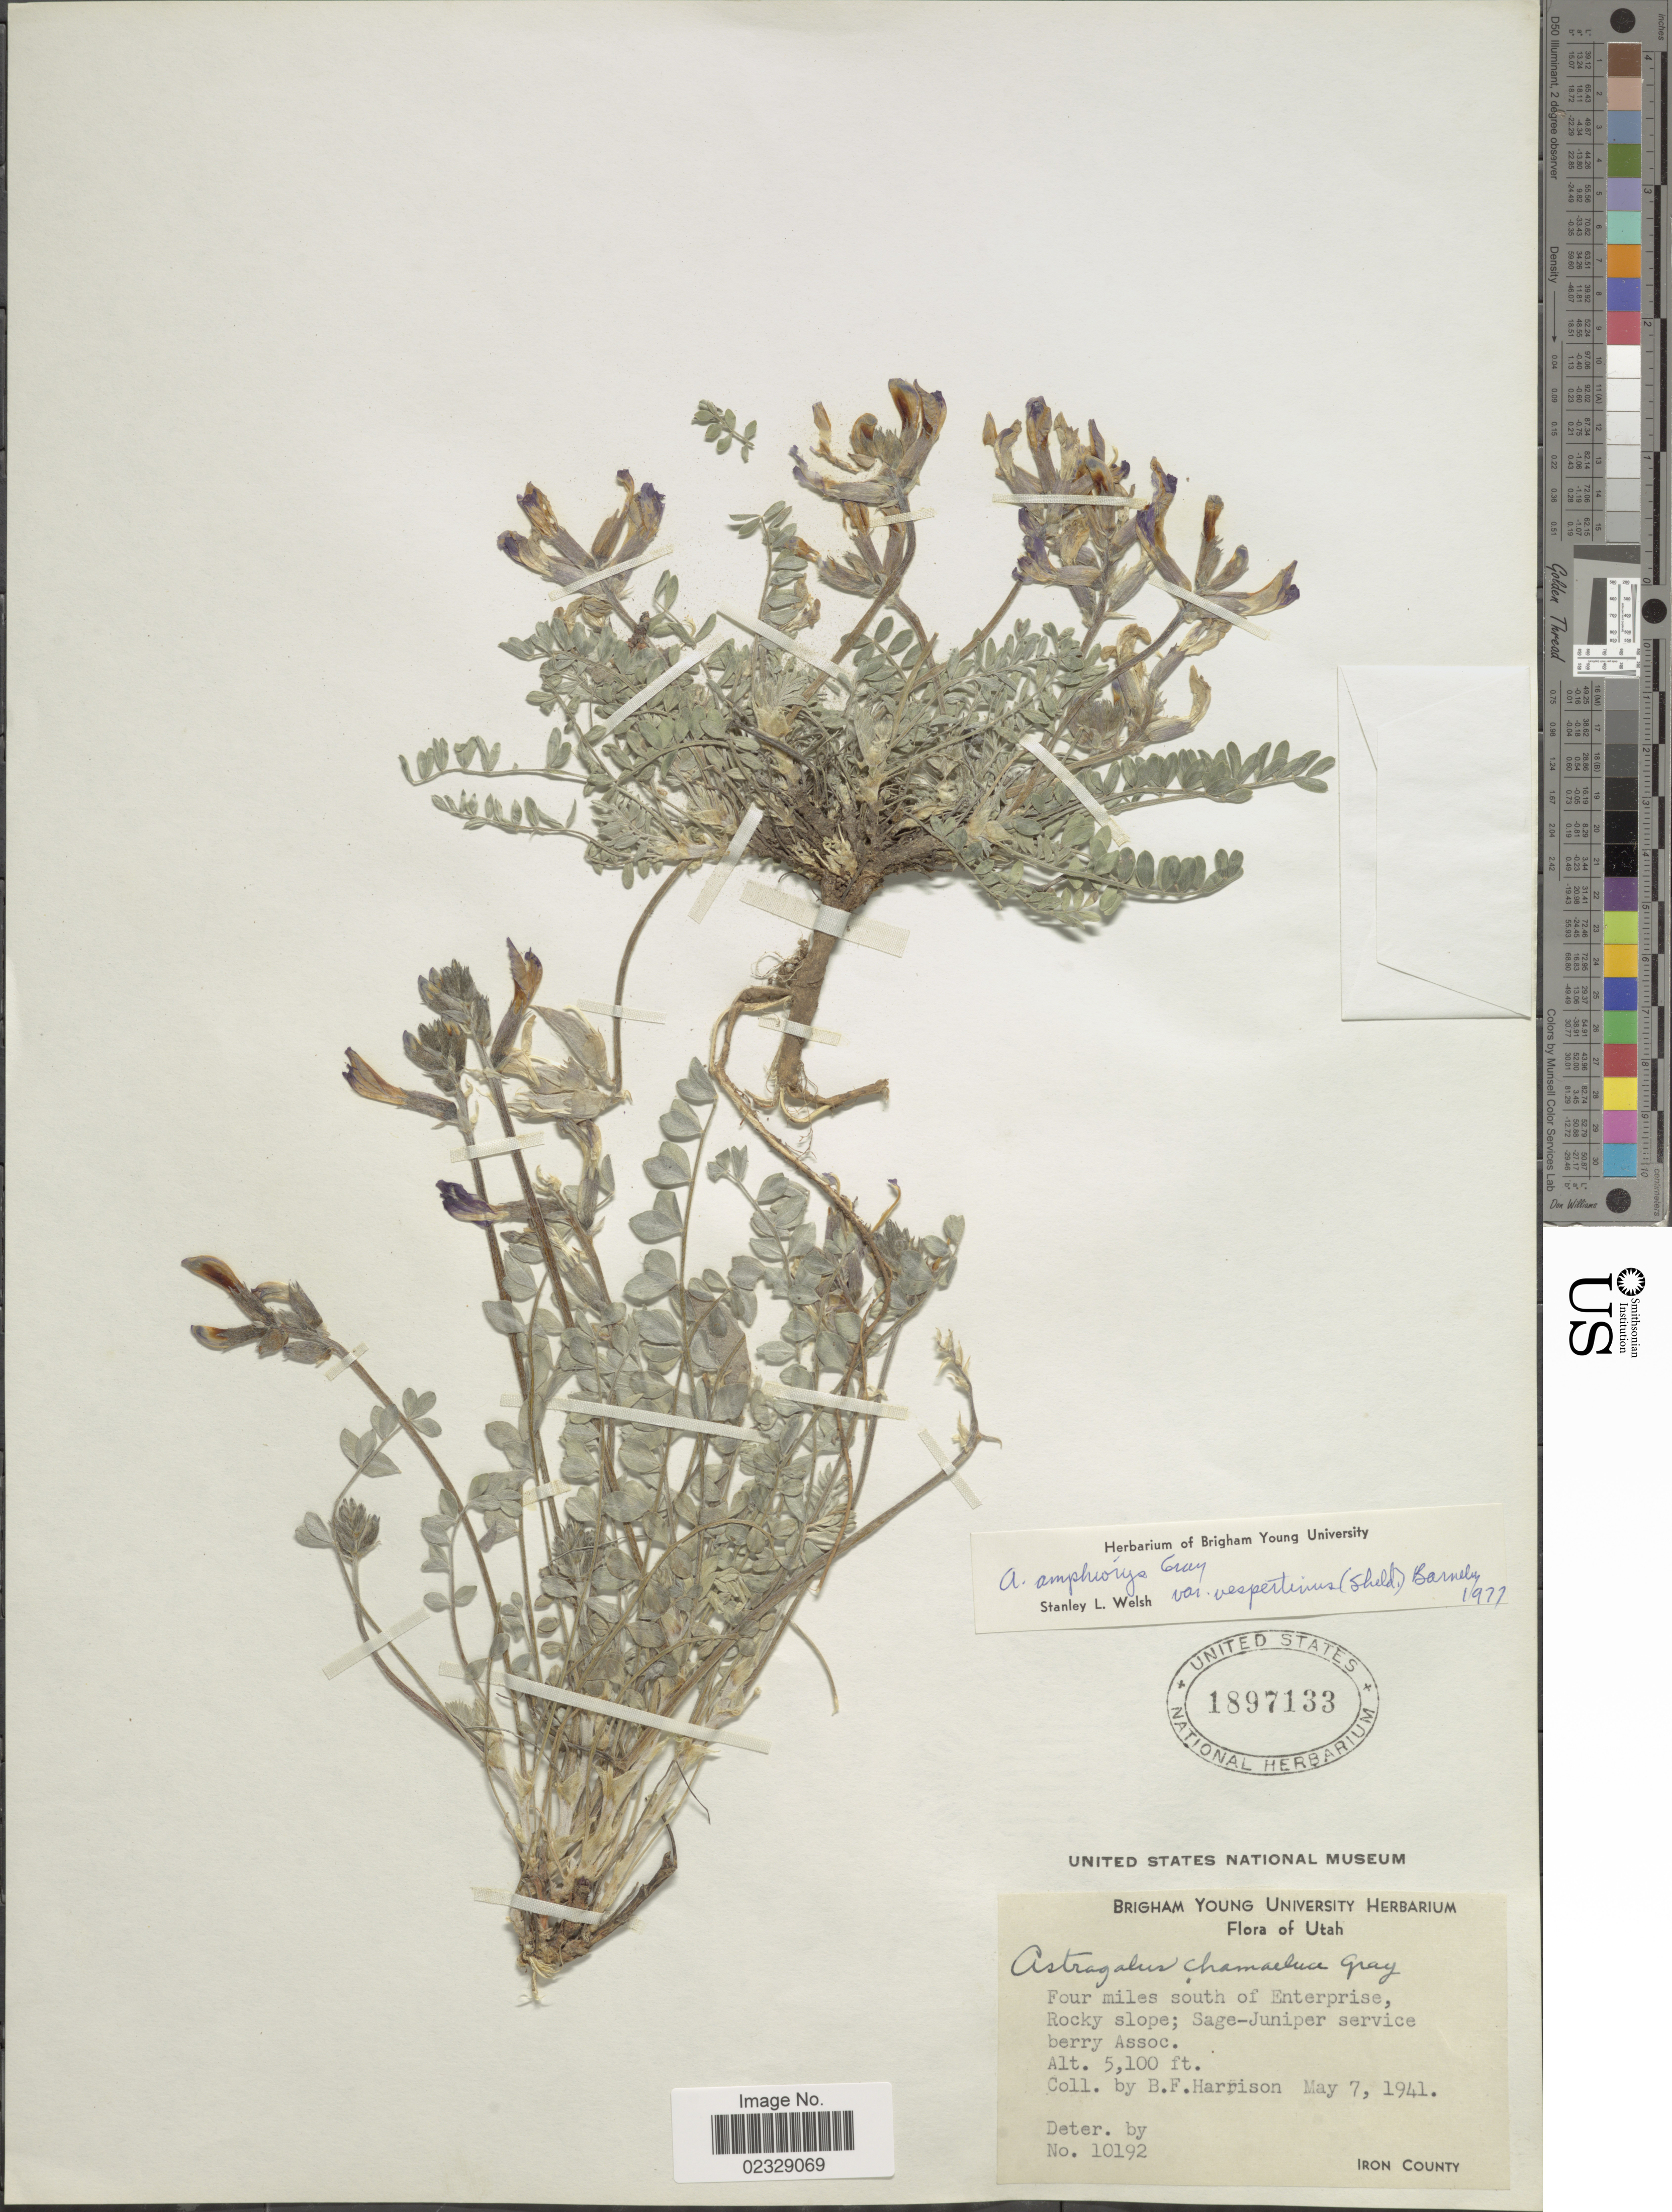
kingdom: Plantae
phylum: Tracheophyta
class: Magnoliopsida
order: Fabales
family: Fabaceae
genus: Astragalus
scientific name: Astragalus amphioxys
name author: A. Gray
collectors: B. F. Harrison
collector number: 10192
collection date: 1941-05-07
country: United States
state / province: Utah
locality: Four miles south of Enterprise, Sage Juniper service berry Assoc. Iron County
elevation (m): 1554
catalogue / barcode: US 1897133